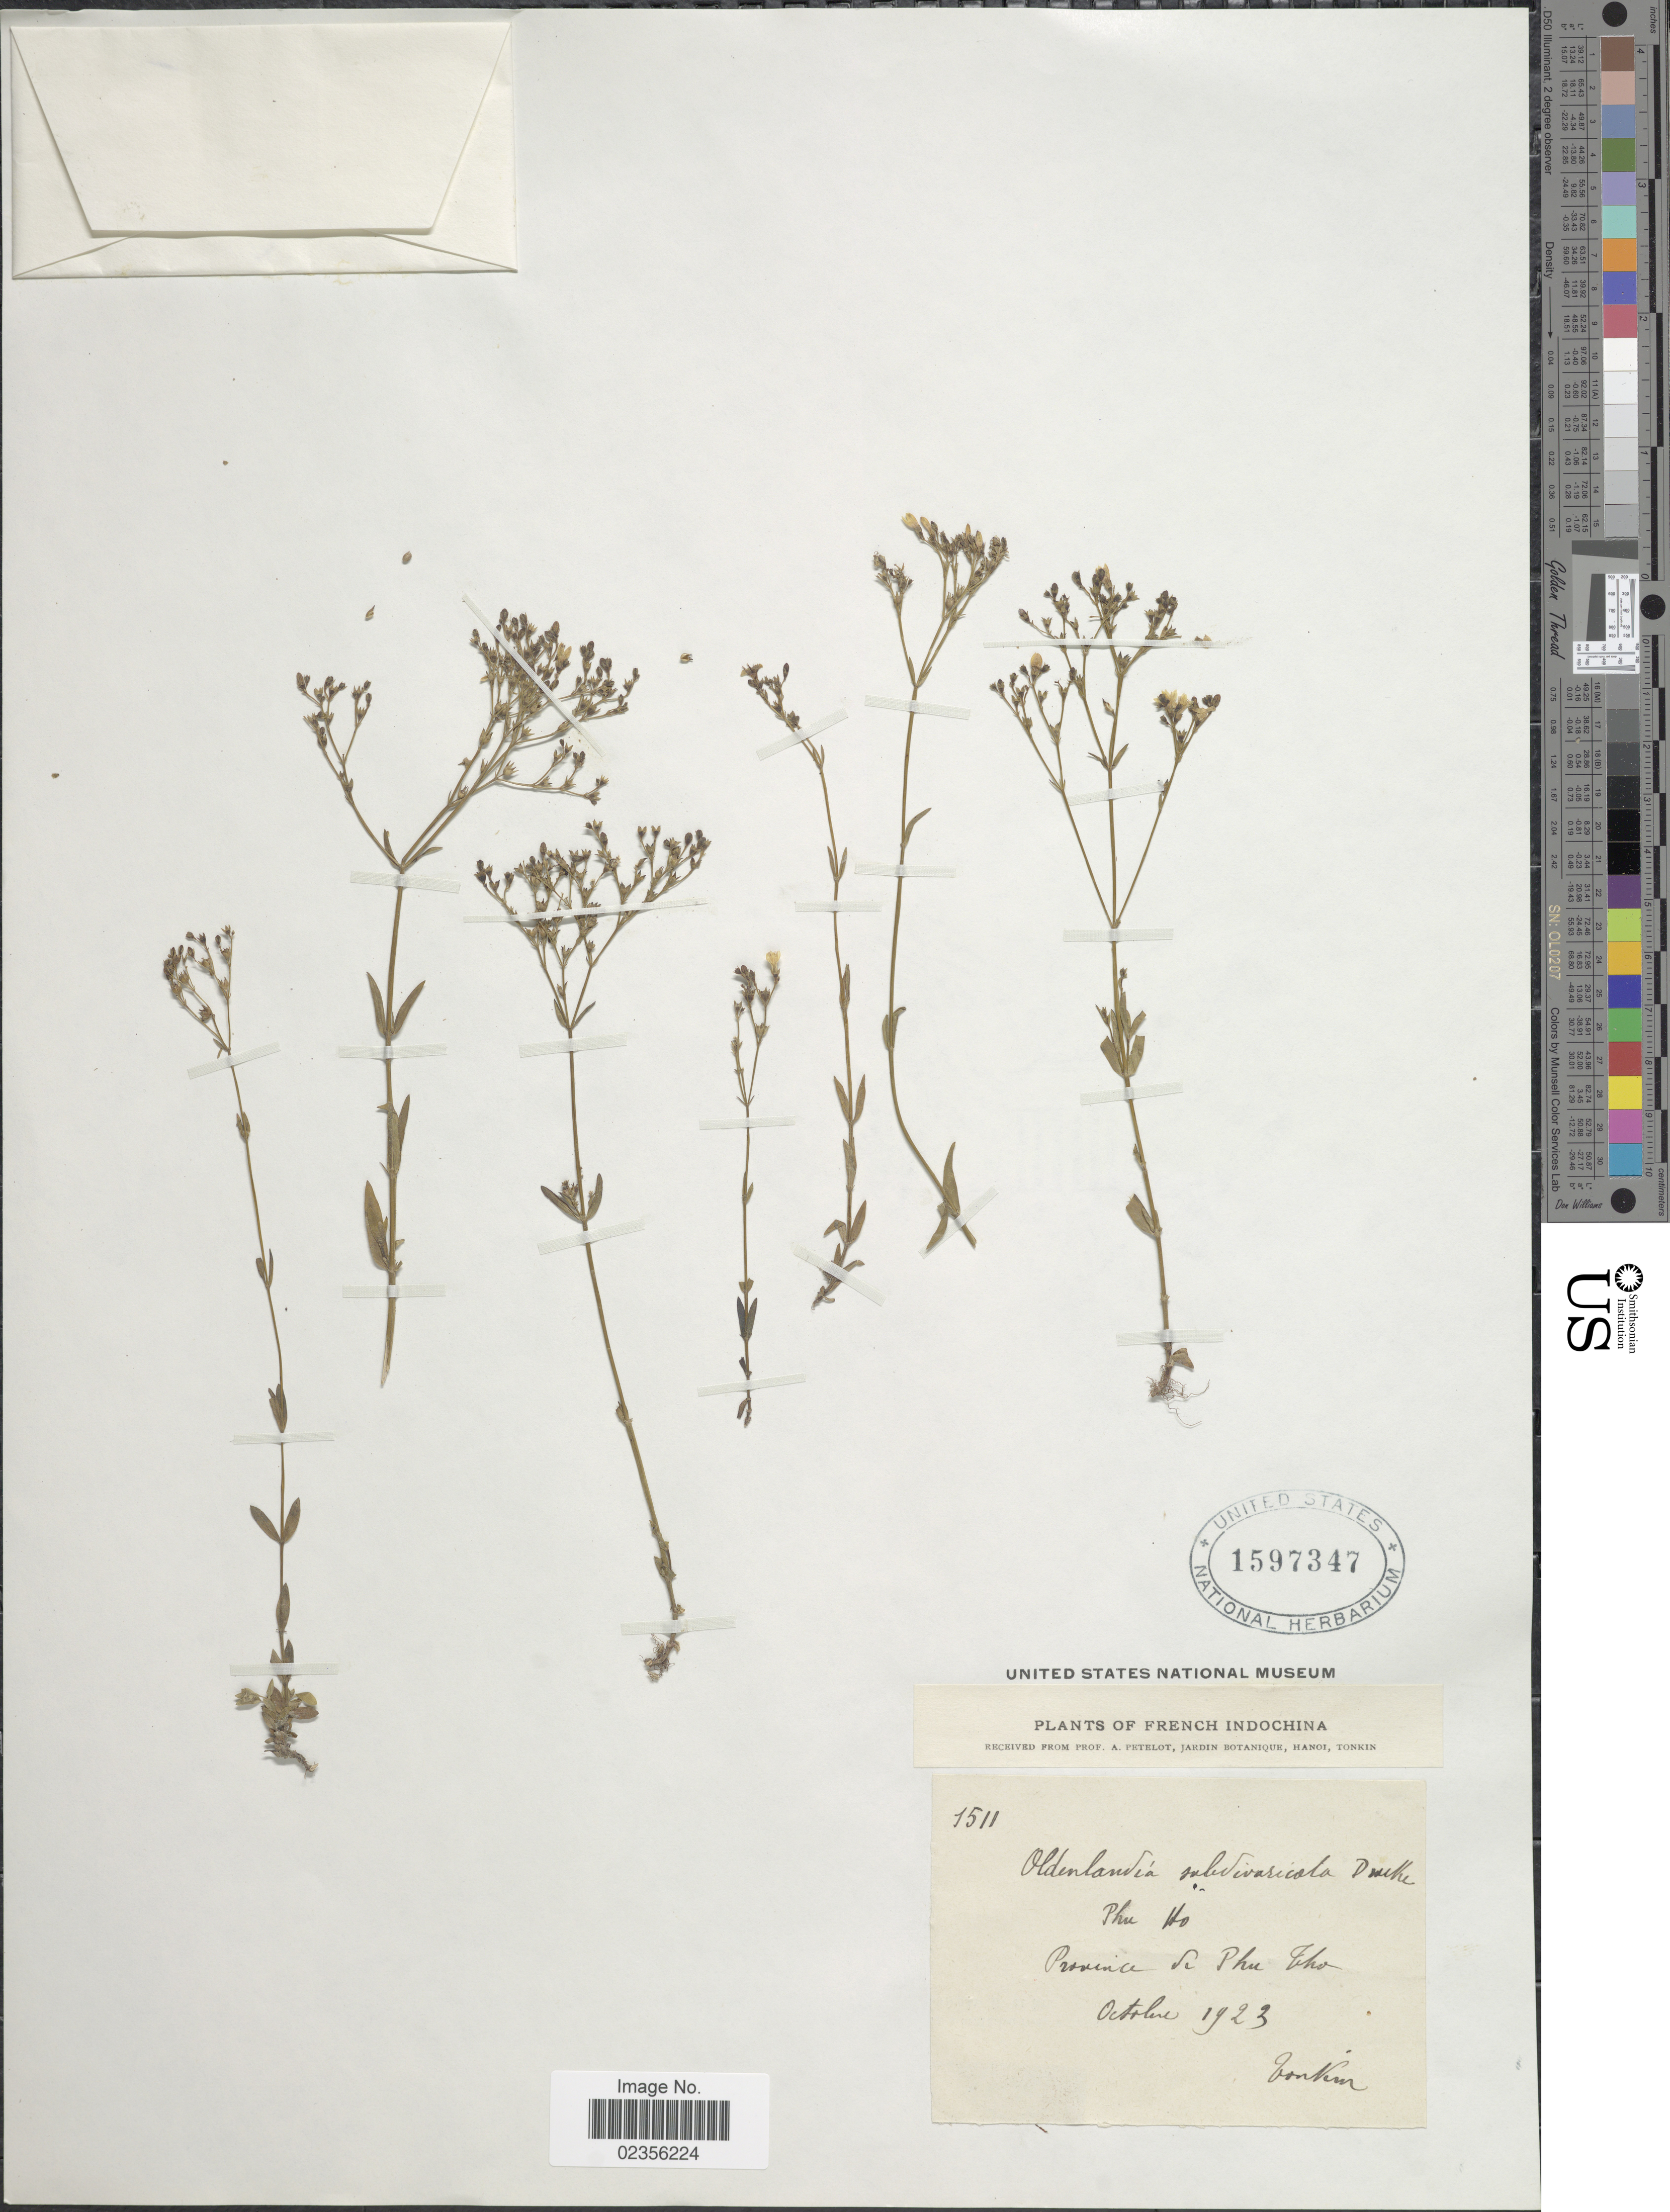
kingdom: Plantae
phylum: Tracheophyta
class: Magnoliopsida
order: Gentianales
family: Rubiaceae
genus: Hedyotis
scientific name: Hedyotis subdivaricata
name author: Drake ex Pit.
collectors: ex herb. Jardin Botanique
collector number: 1511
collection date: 1923-10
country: Vietnam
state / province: Phu Tho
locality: French Indochina, Tonkin, Province de Phu Tho.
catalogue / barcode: US 1597347